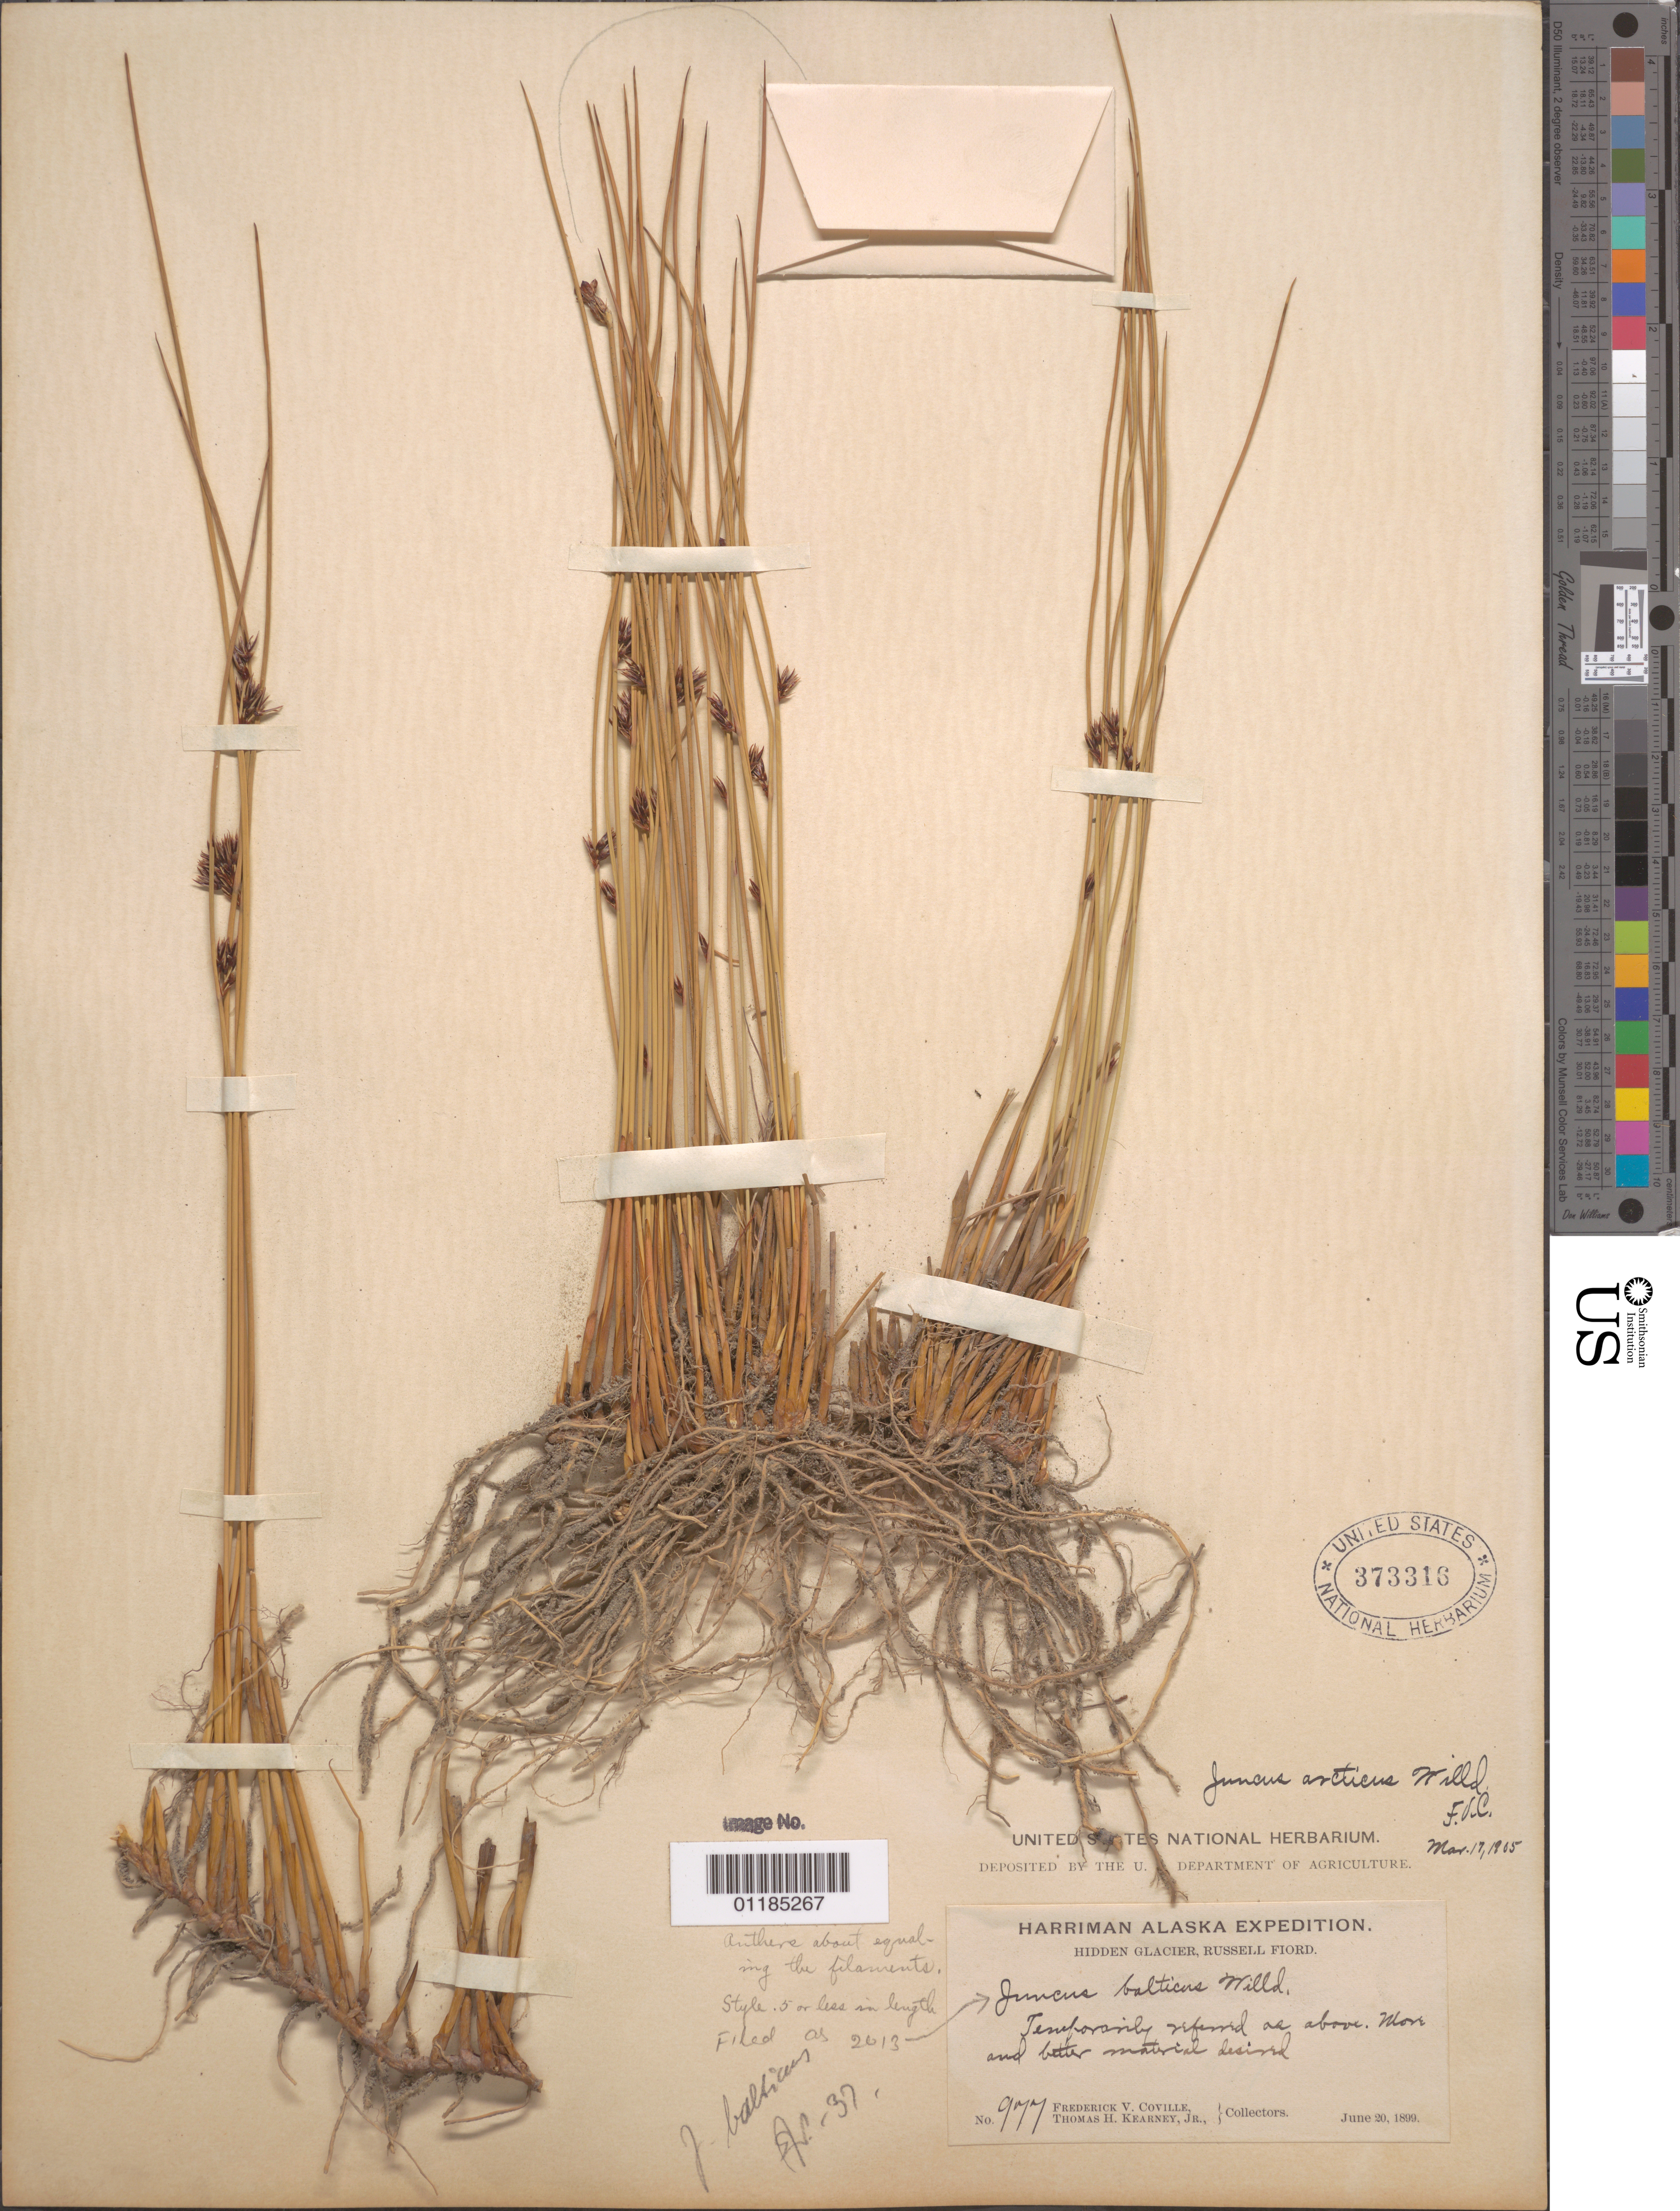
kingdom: Plantae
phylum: Tracheophyta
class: Liliopsida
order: Poales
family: Juncaceae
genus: Juncus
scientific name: Juncus balticus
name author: Willd.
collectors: F. V. Coville & T. H. Kearney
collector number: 977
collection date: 1899-06-20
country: United States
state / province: Alaska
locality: Hidden Glacier, Russell Fiord.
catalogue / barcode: US 373316